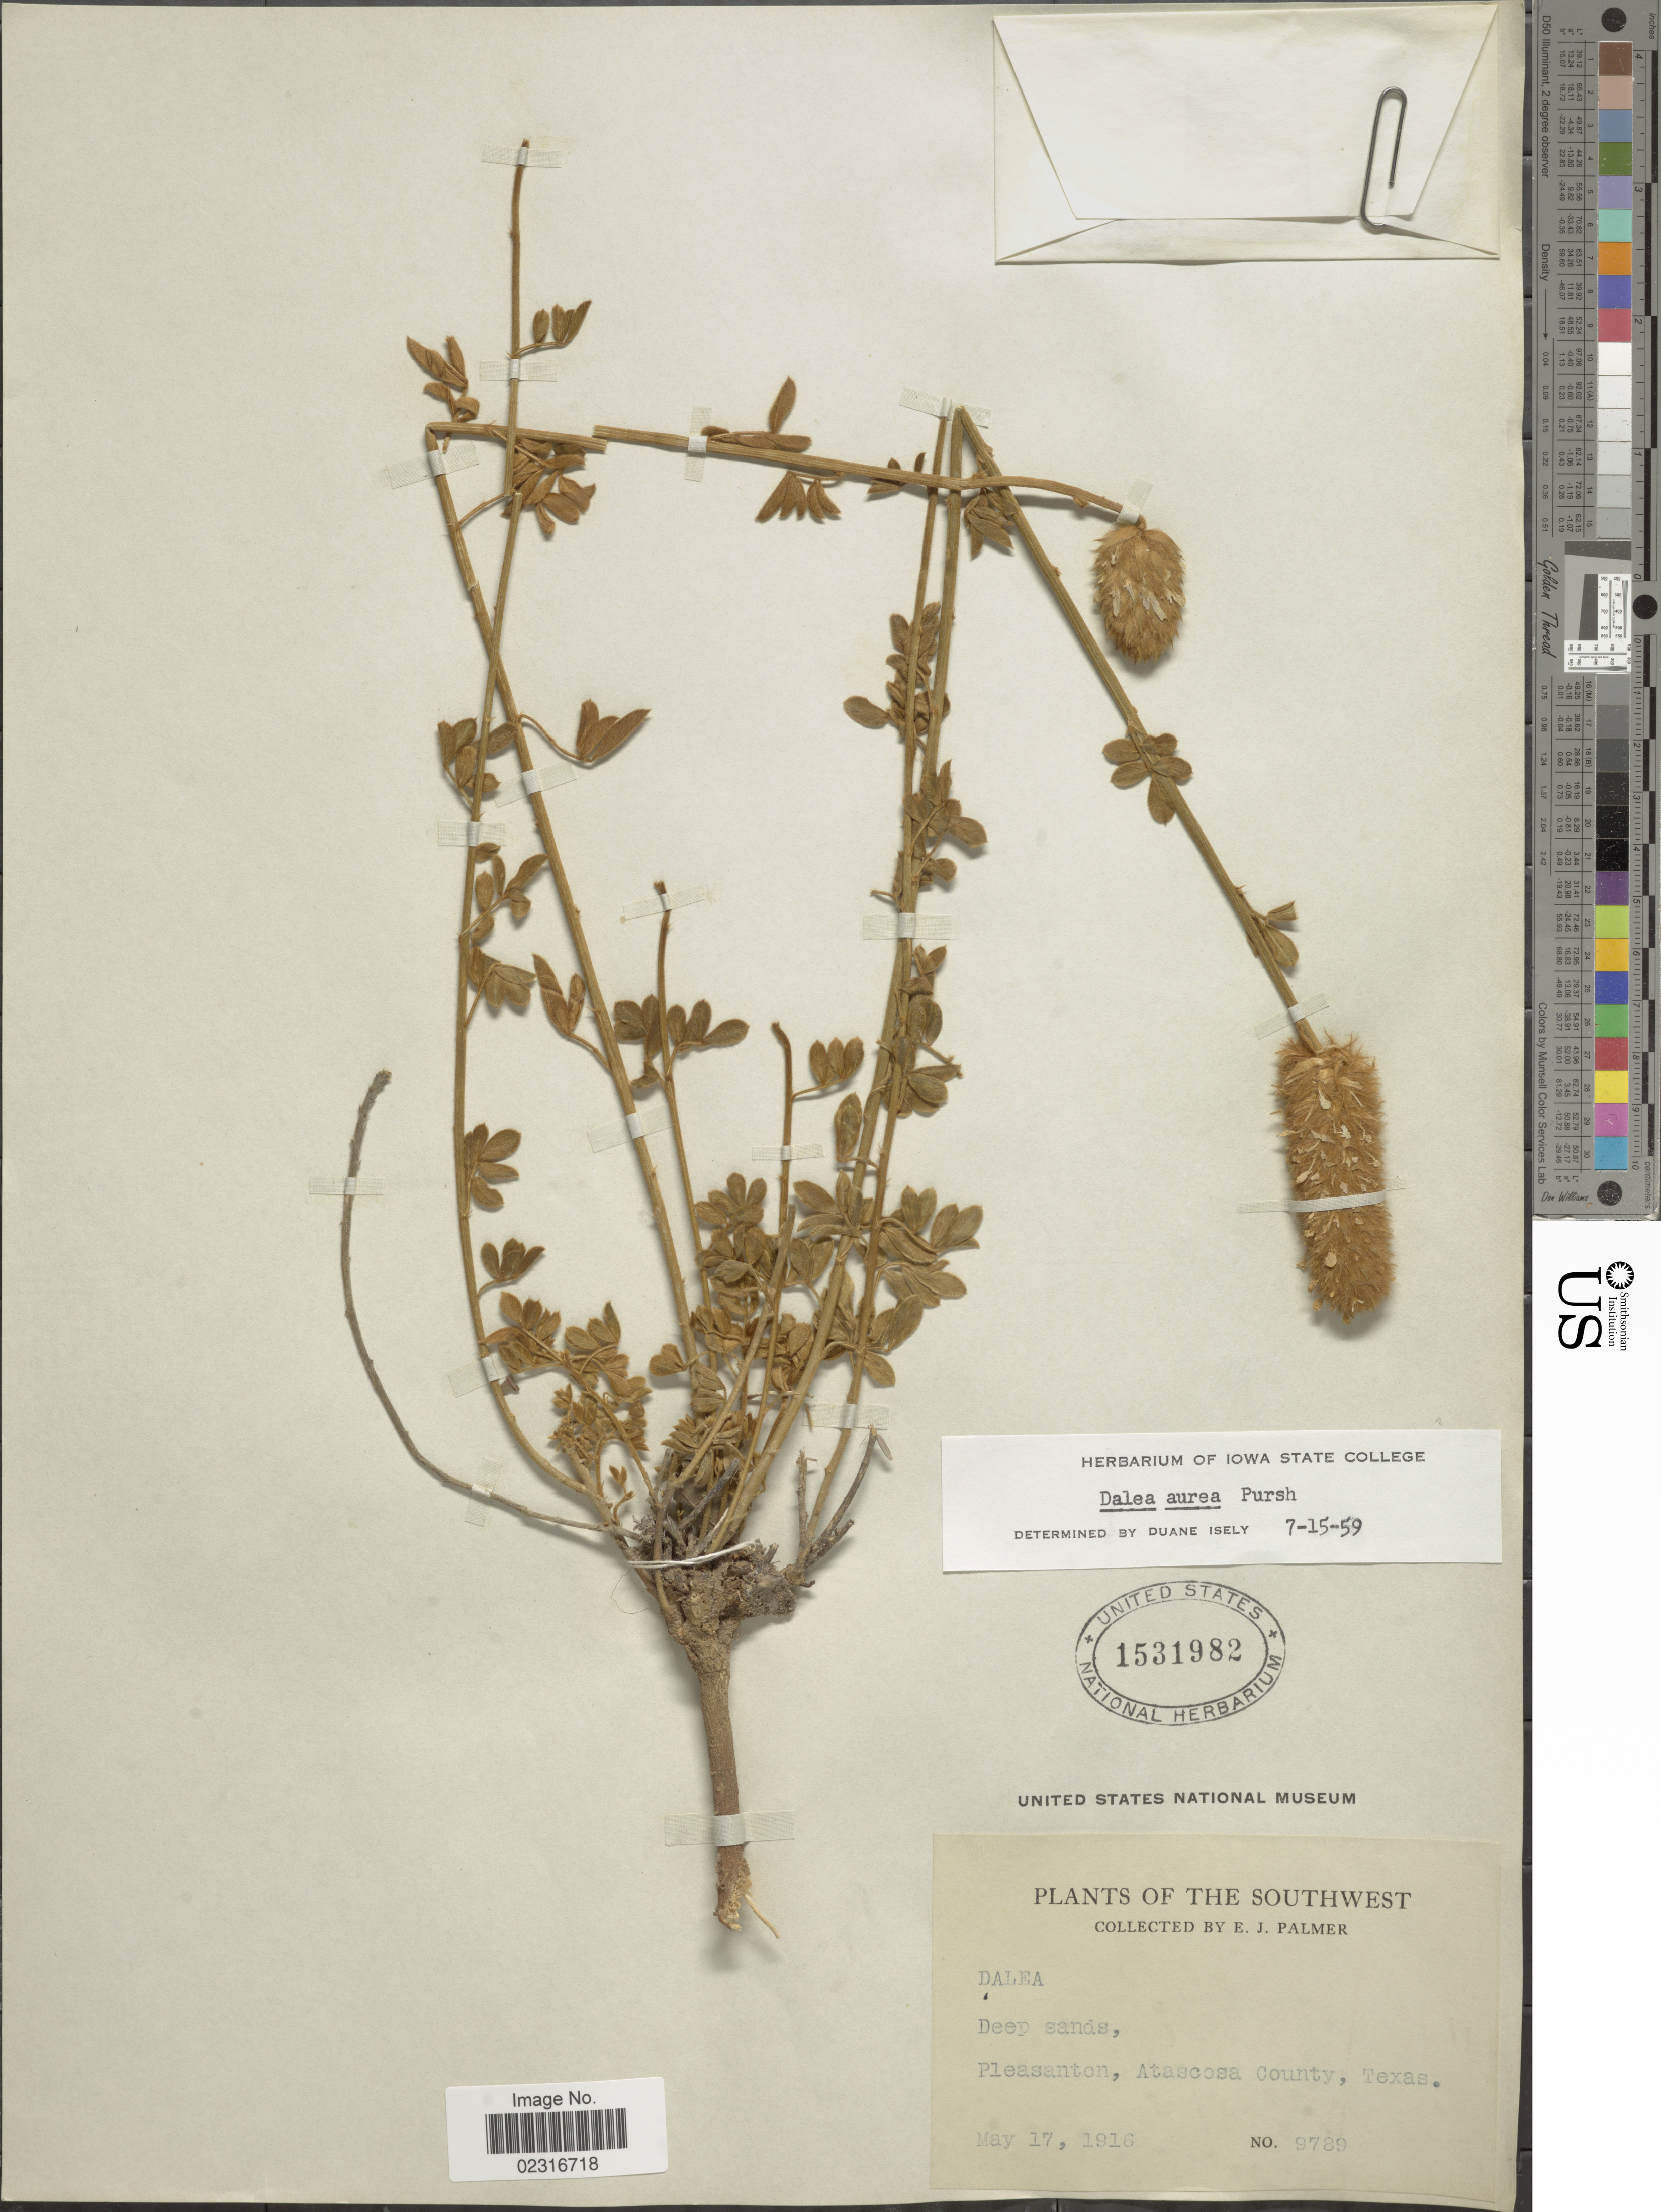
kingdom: Plantae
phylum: Tracheophyta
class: Magnoliopsida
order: Fabales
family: Fabaceae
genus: Dalea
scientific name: Dalea aurea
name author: Nutt. ex Pursh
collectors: E. J. Palmer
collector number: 9789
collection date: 1916-05-17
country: United States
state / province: Texas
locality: Southwest. Pleasanton, Atascosa County.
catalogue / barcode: US 1531982